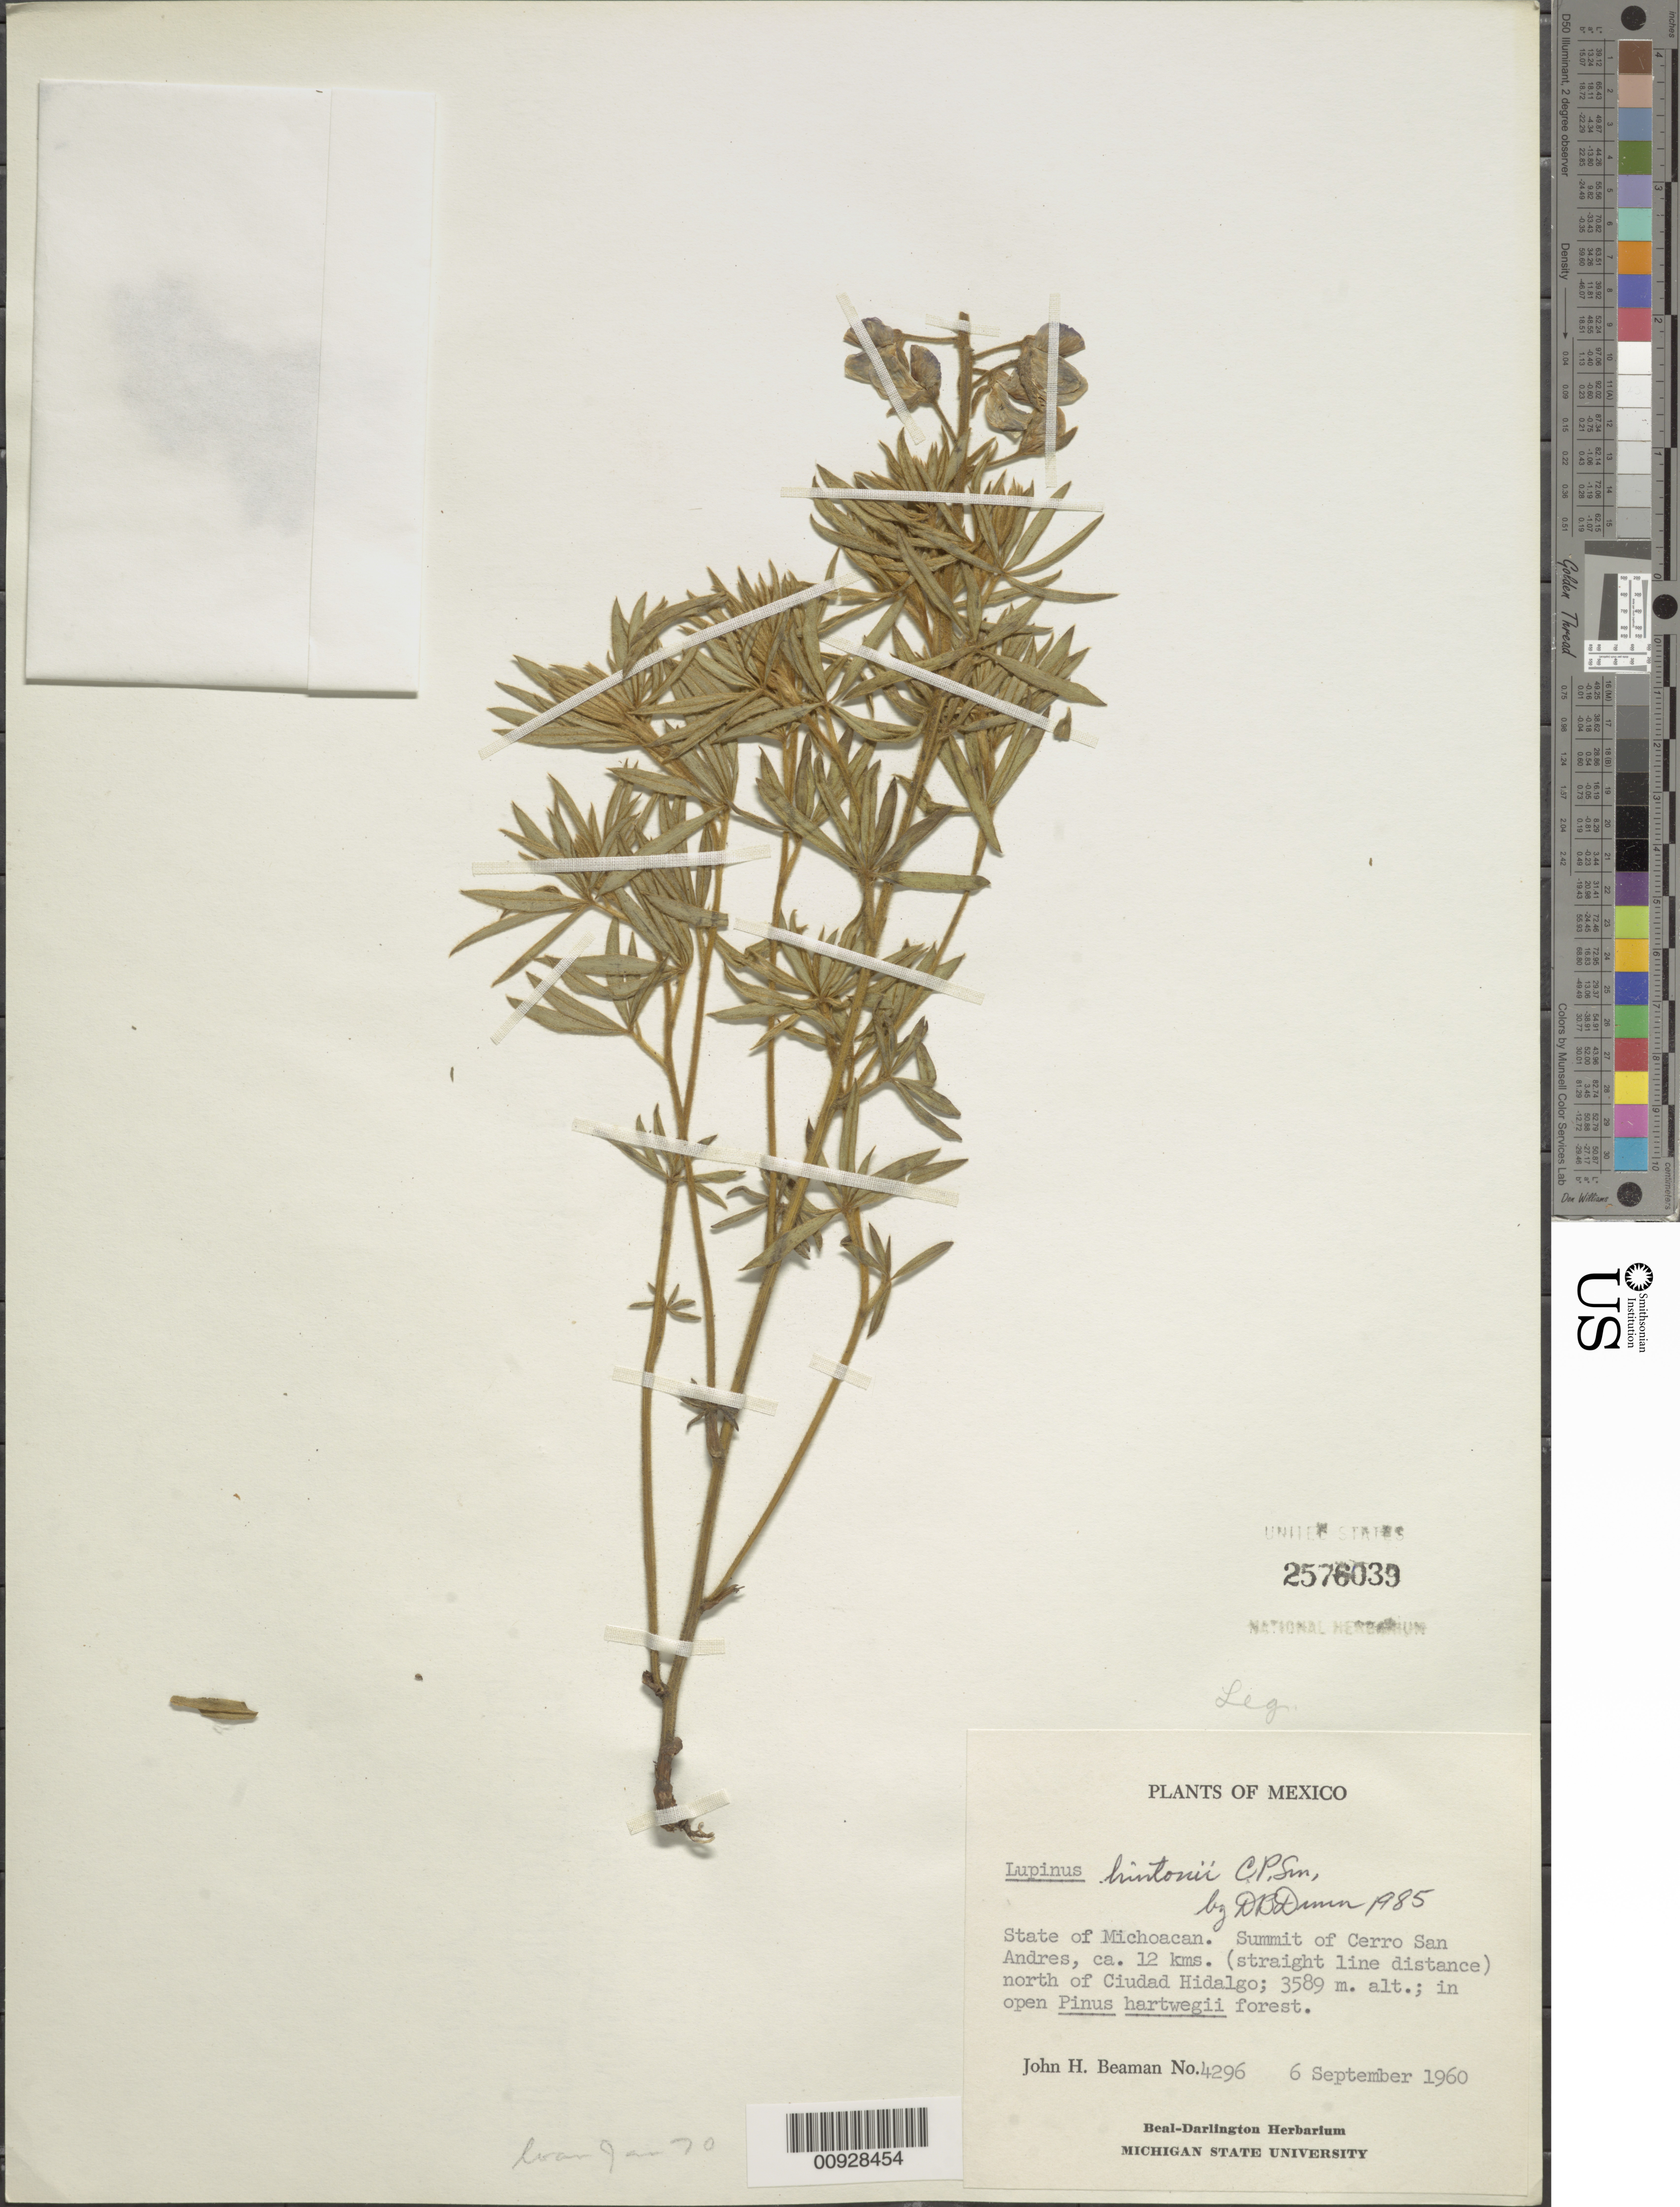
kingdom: Plantae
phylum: Tracheophyta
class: Magnoliopsida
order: Fabales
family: Fabaceae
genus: Lupinus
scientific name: Lupinus hintonii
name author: C.P. Sm.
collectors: J. H. Beaman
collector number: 4296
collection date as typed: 06 Sep 1960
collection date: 1960-09-06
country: Mexico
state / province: Michoacán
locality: State of Michoacán. Summit of Cerro San Andrés, ca. 12 km. (Straight line distance) north of Ciudad Hidalgo.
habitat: Open Pinus hartwegii forest.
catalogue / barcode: US 2576039